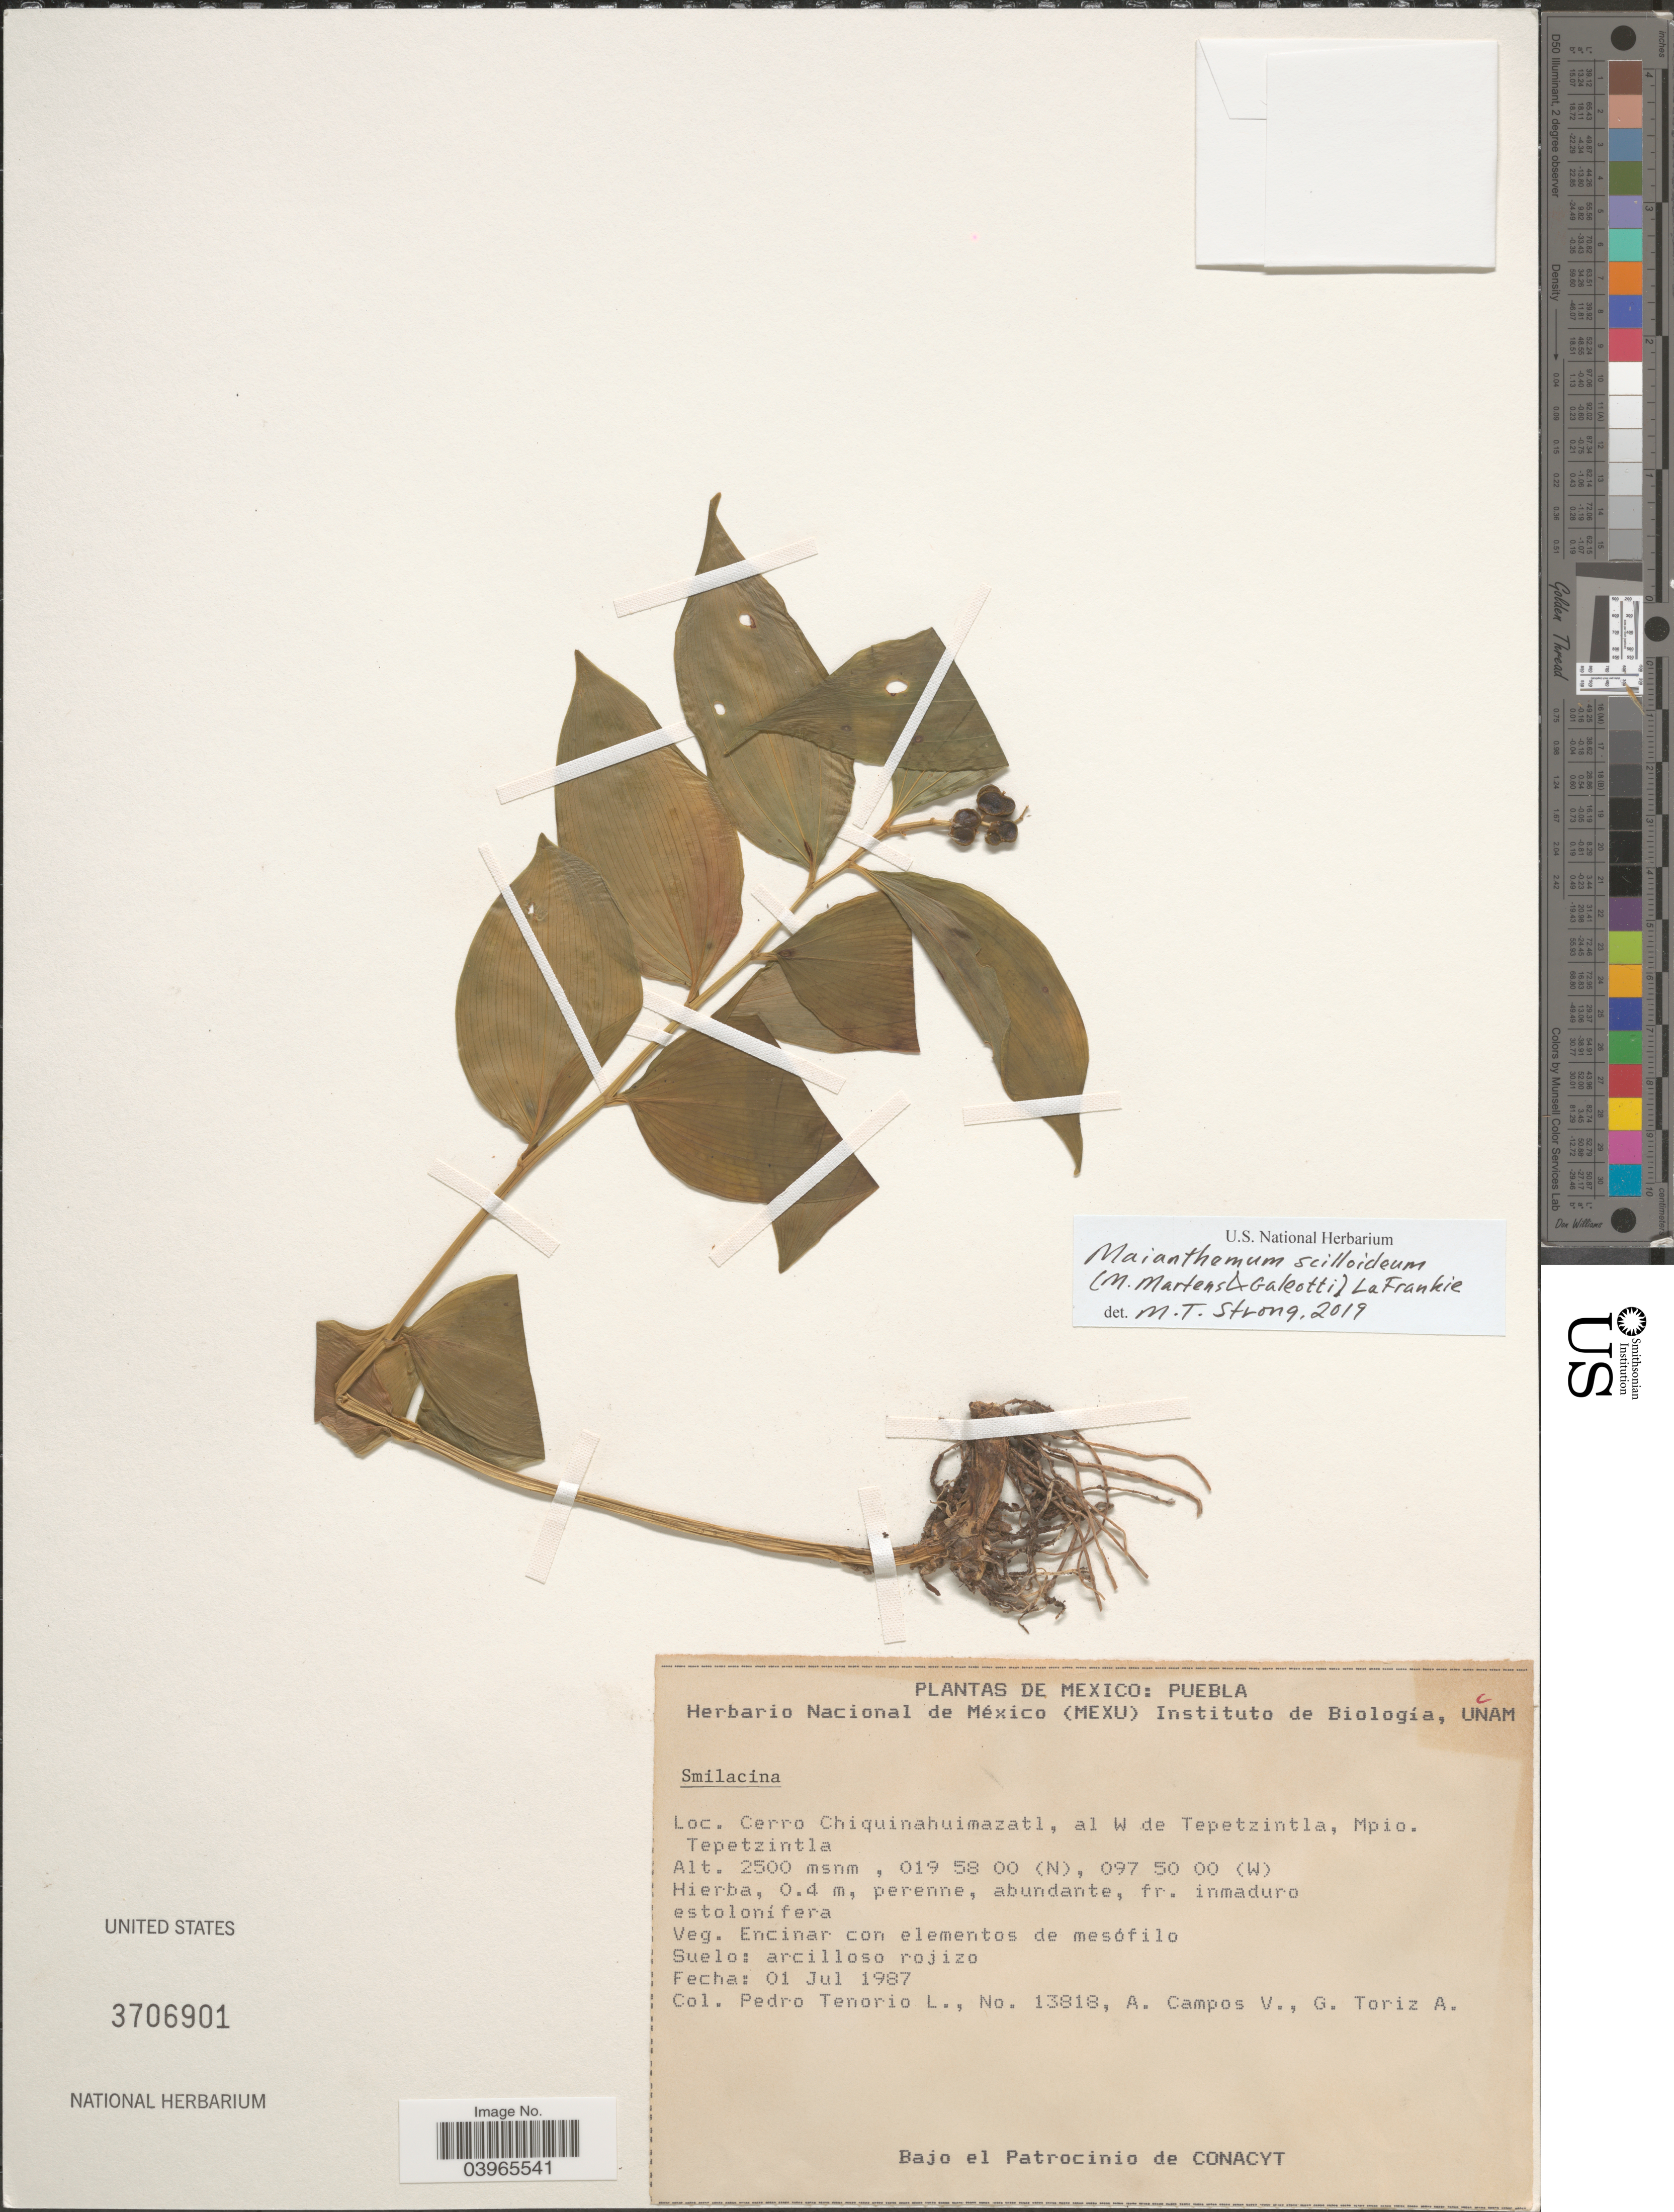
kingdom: Plantae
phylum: Tracheophyta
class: Liliopsida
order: Asparagales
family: Asparagaceae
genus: Maianthemum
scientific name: Maianthemum scilloideum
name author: (M. Martens & Galeotti) LaFrankie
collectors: P. Tenorio L., A. Campos V. & G. Toriz A.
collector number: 13818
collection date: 1987-07-01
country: Mexico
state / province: Puebla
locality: Cerro Chiquinahuimazatl, al W de Tepetzintla, Mpio. Tepetzintla.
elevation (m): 2500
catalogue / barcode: US 3706901